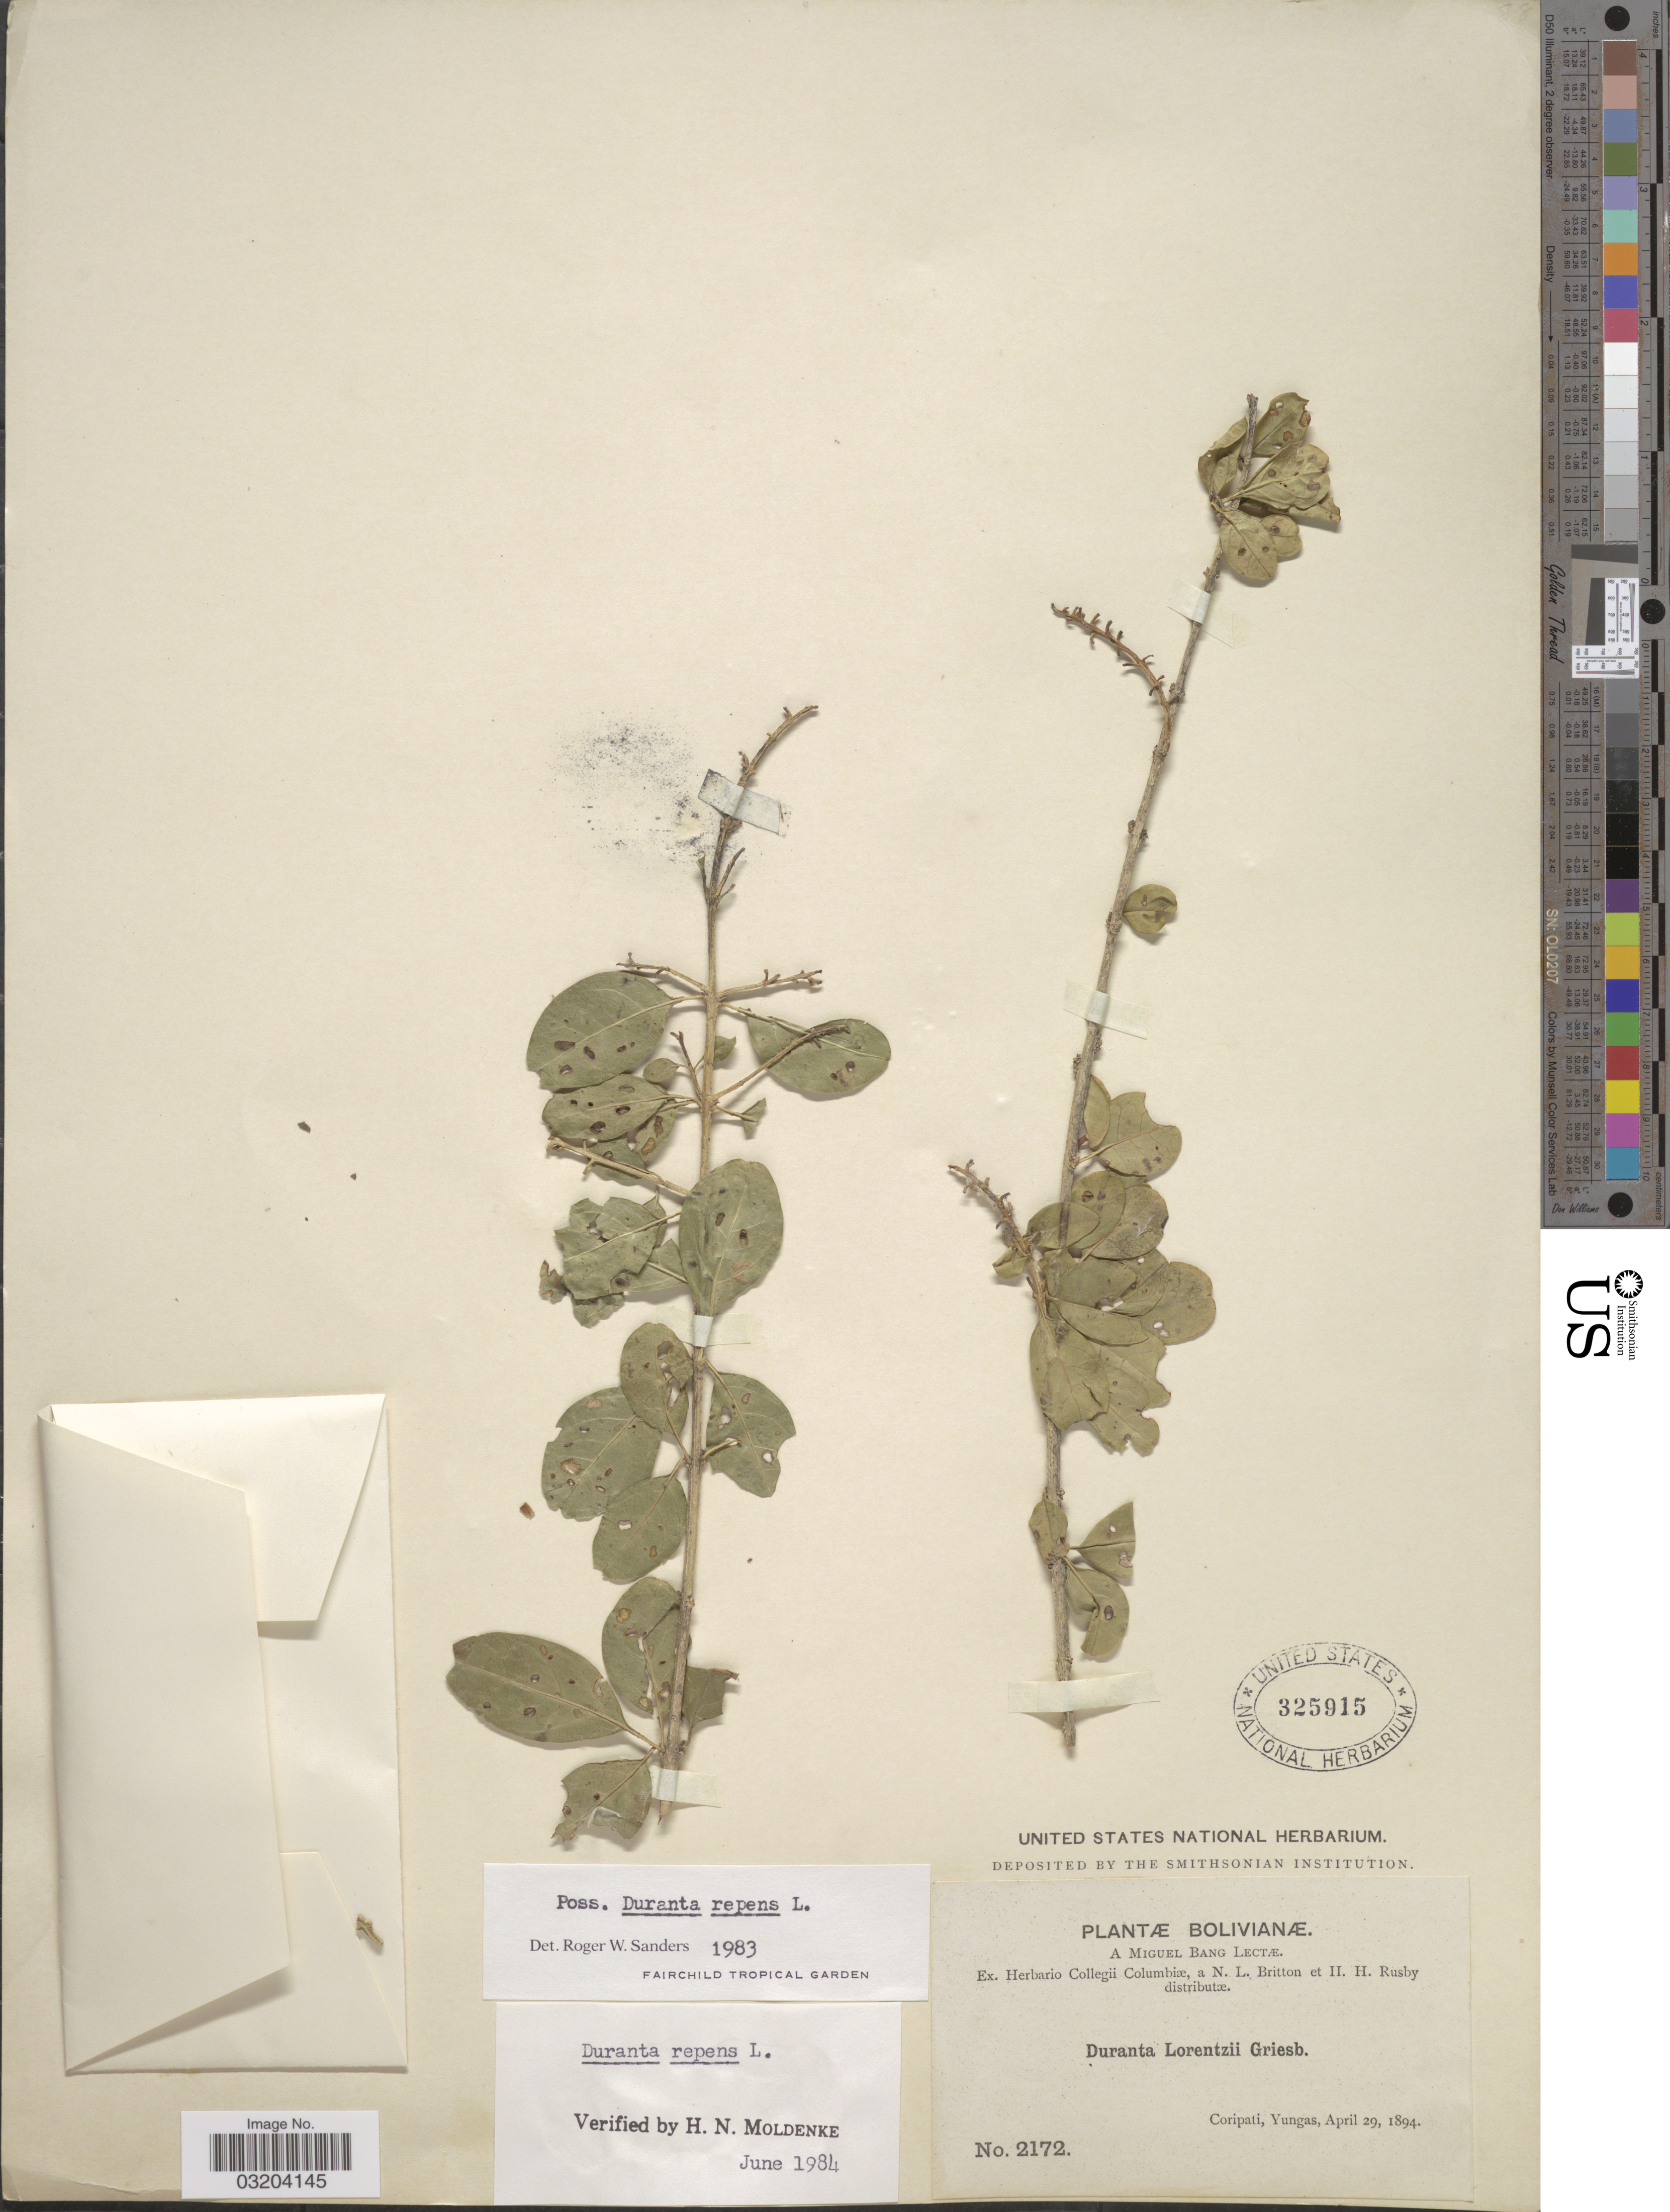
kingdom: Plantae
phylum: Tracheophyta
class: Magnoliopsida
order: Lamiales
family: Verbenaceae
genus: Duranta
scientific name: Duranta sp.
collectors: M. Bang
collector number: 2172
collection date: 1894-04-29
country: Bolivia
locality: Coripati, Yungas.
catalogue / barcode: US 325915